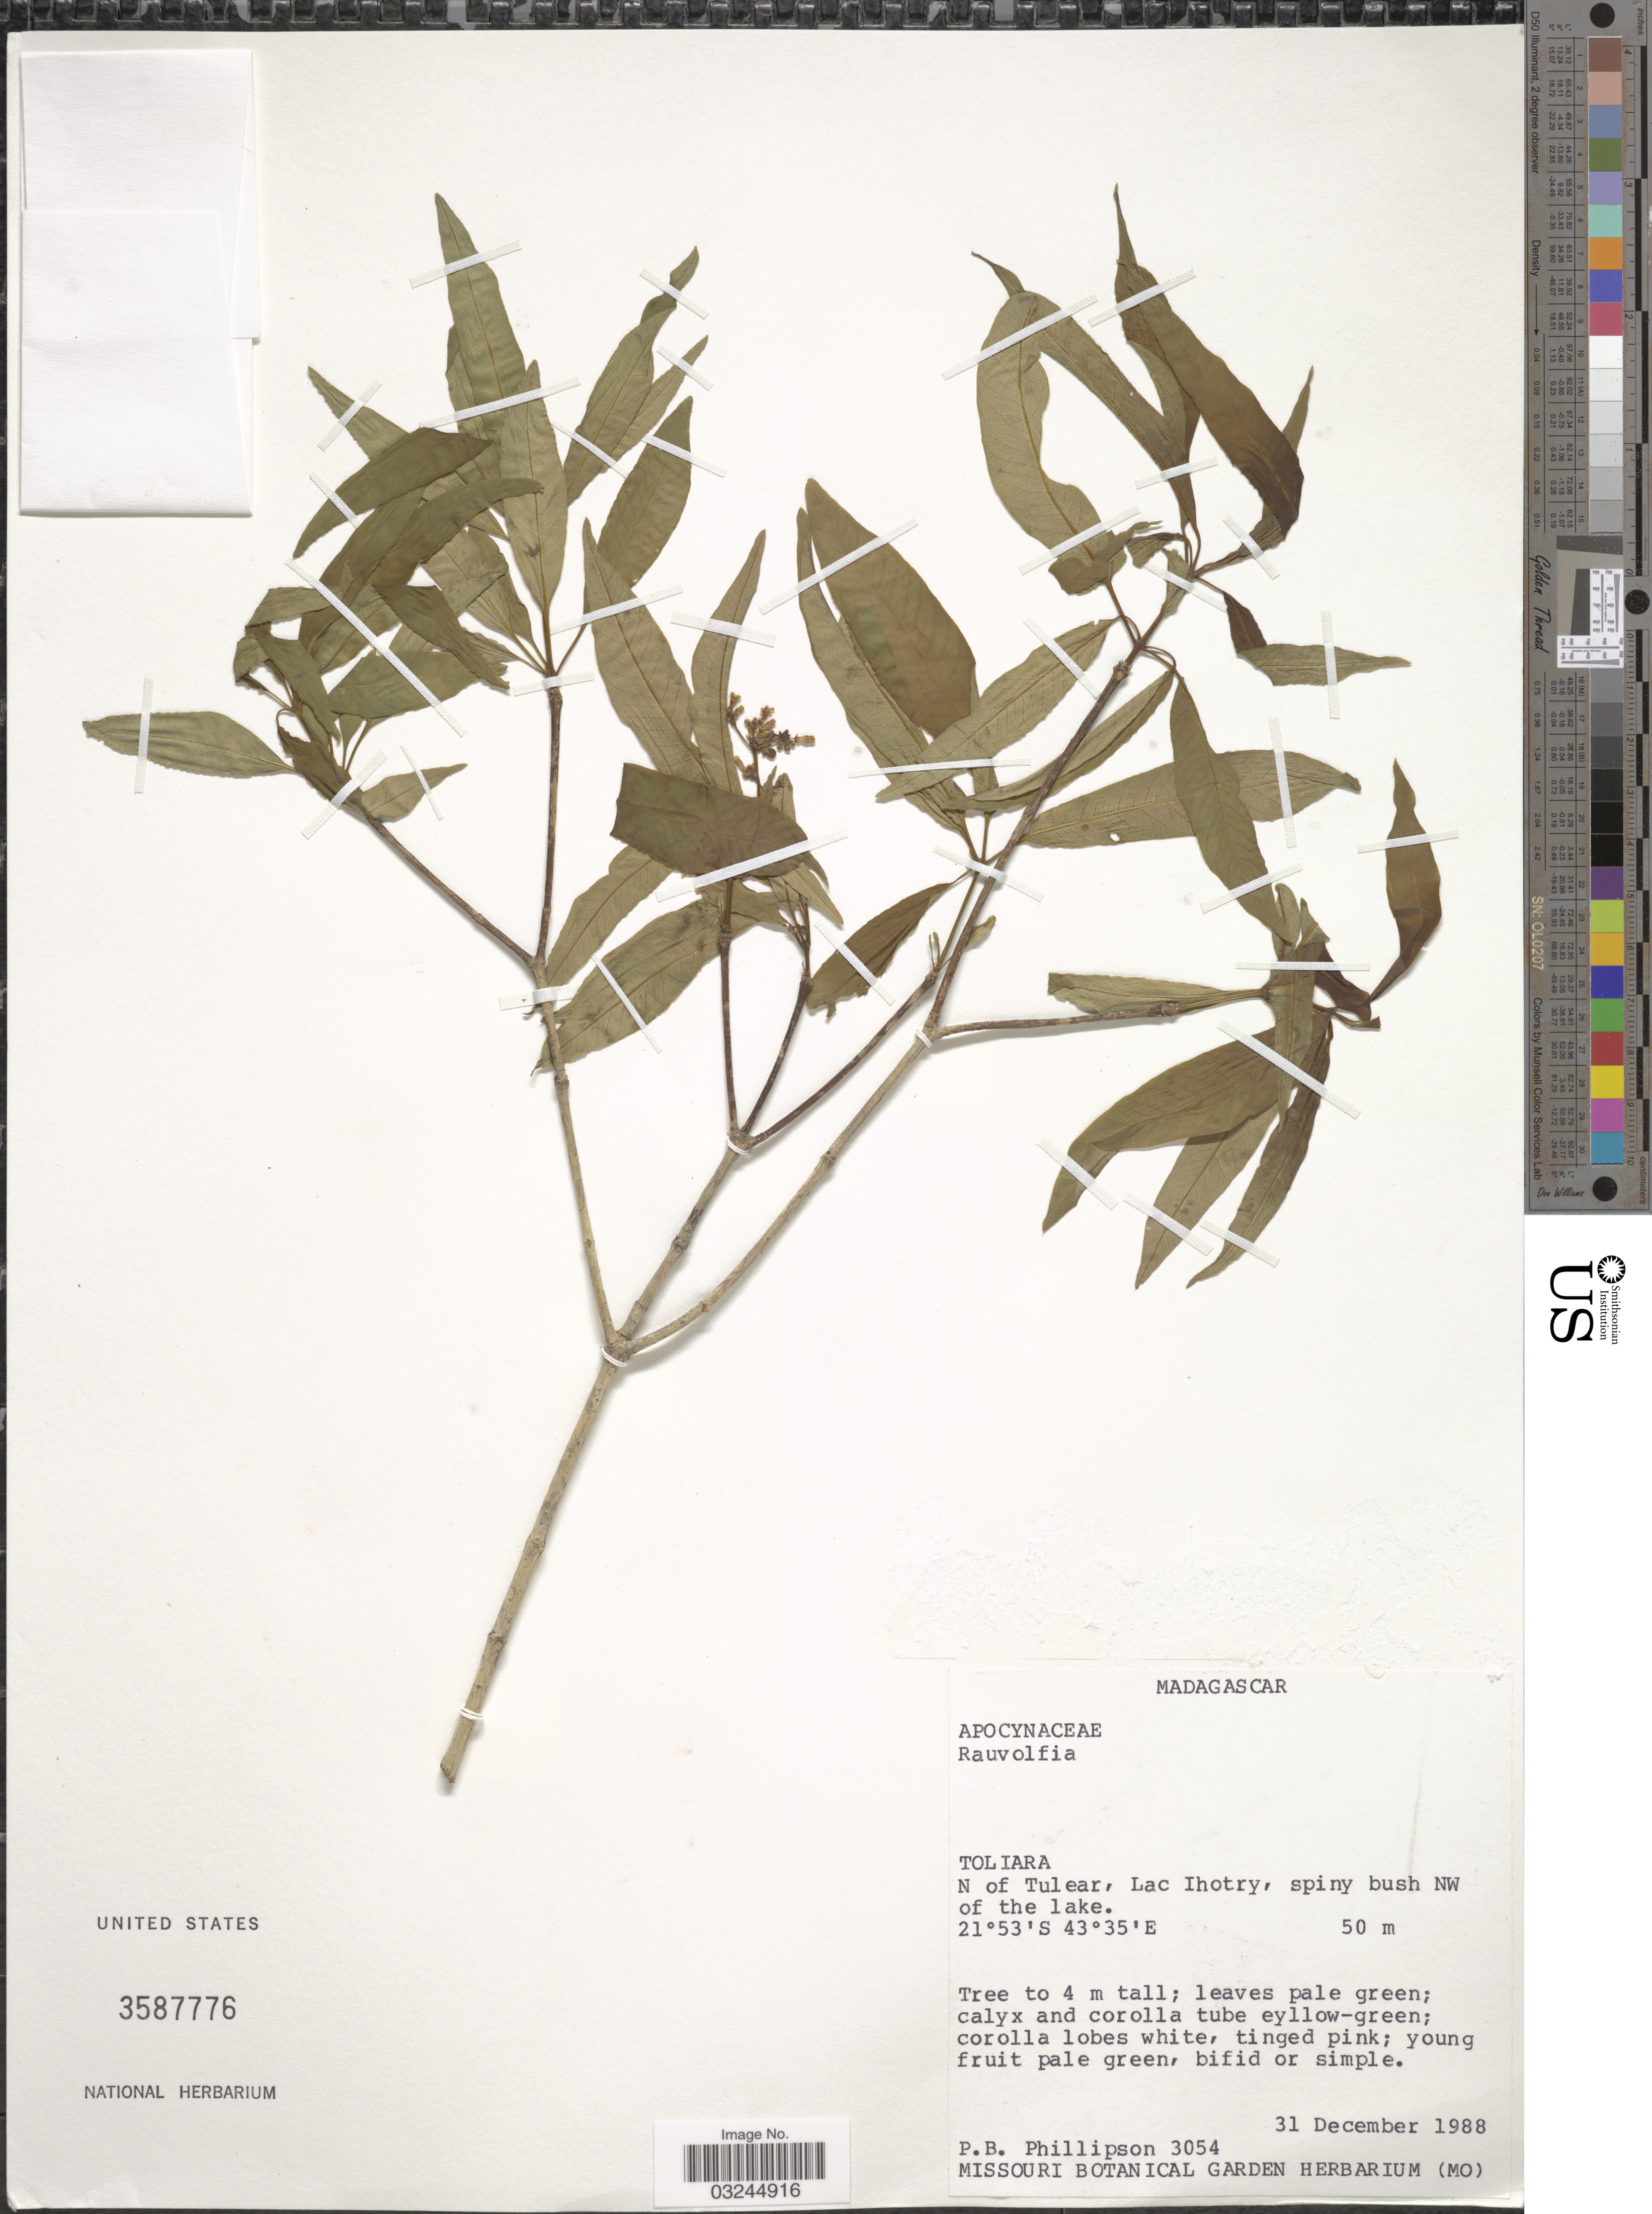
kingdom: Plantae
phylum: Tracheophyta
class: Magnoliopsida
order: Gentianales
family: Apocynaceae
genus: Rauvolfia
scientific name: Rauvolfia sp.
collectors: P. B. Phillipson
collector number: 3054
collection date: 1988-12-31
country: Madagascar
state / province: Atsimo-Andrefana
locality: N of Tulear, Lac Ihotry, spiny bush NW of the lake.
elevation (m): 50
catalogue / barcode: US 3587776